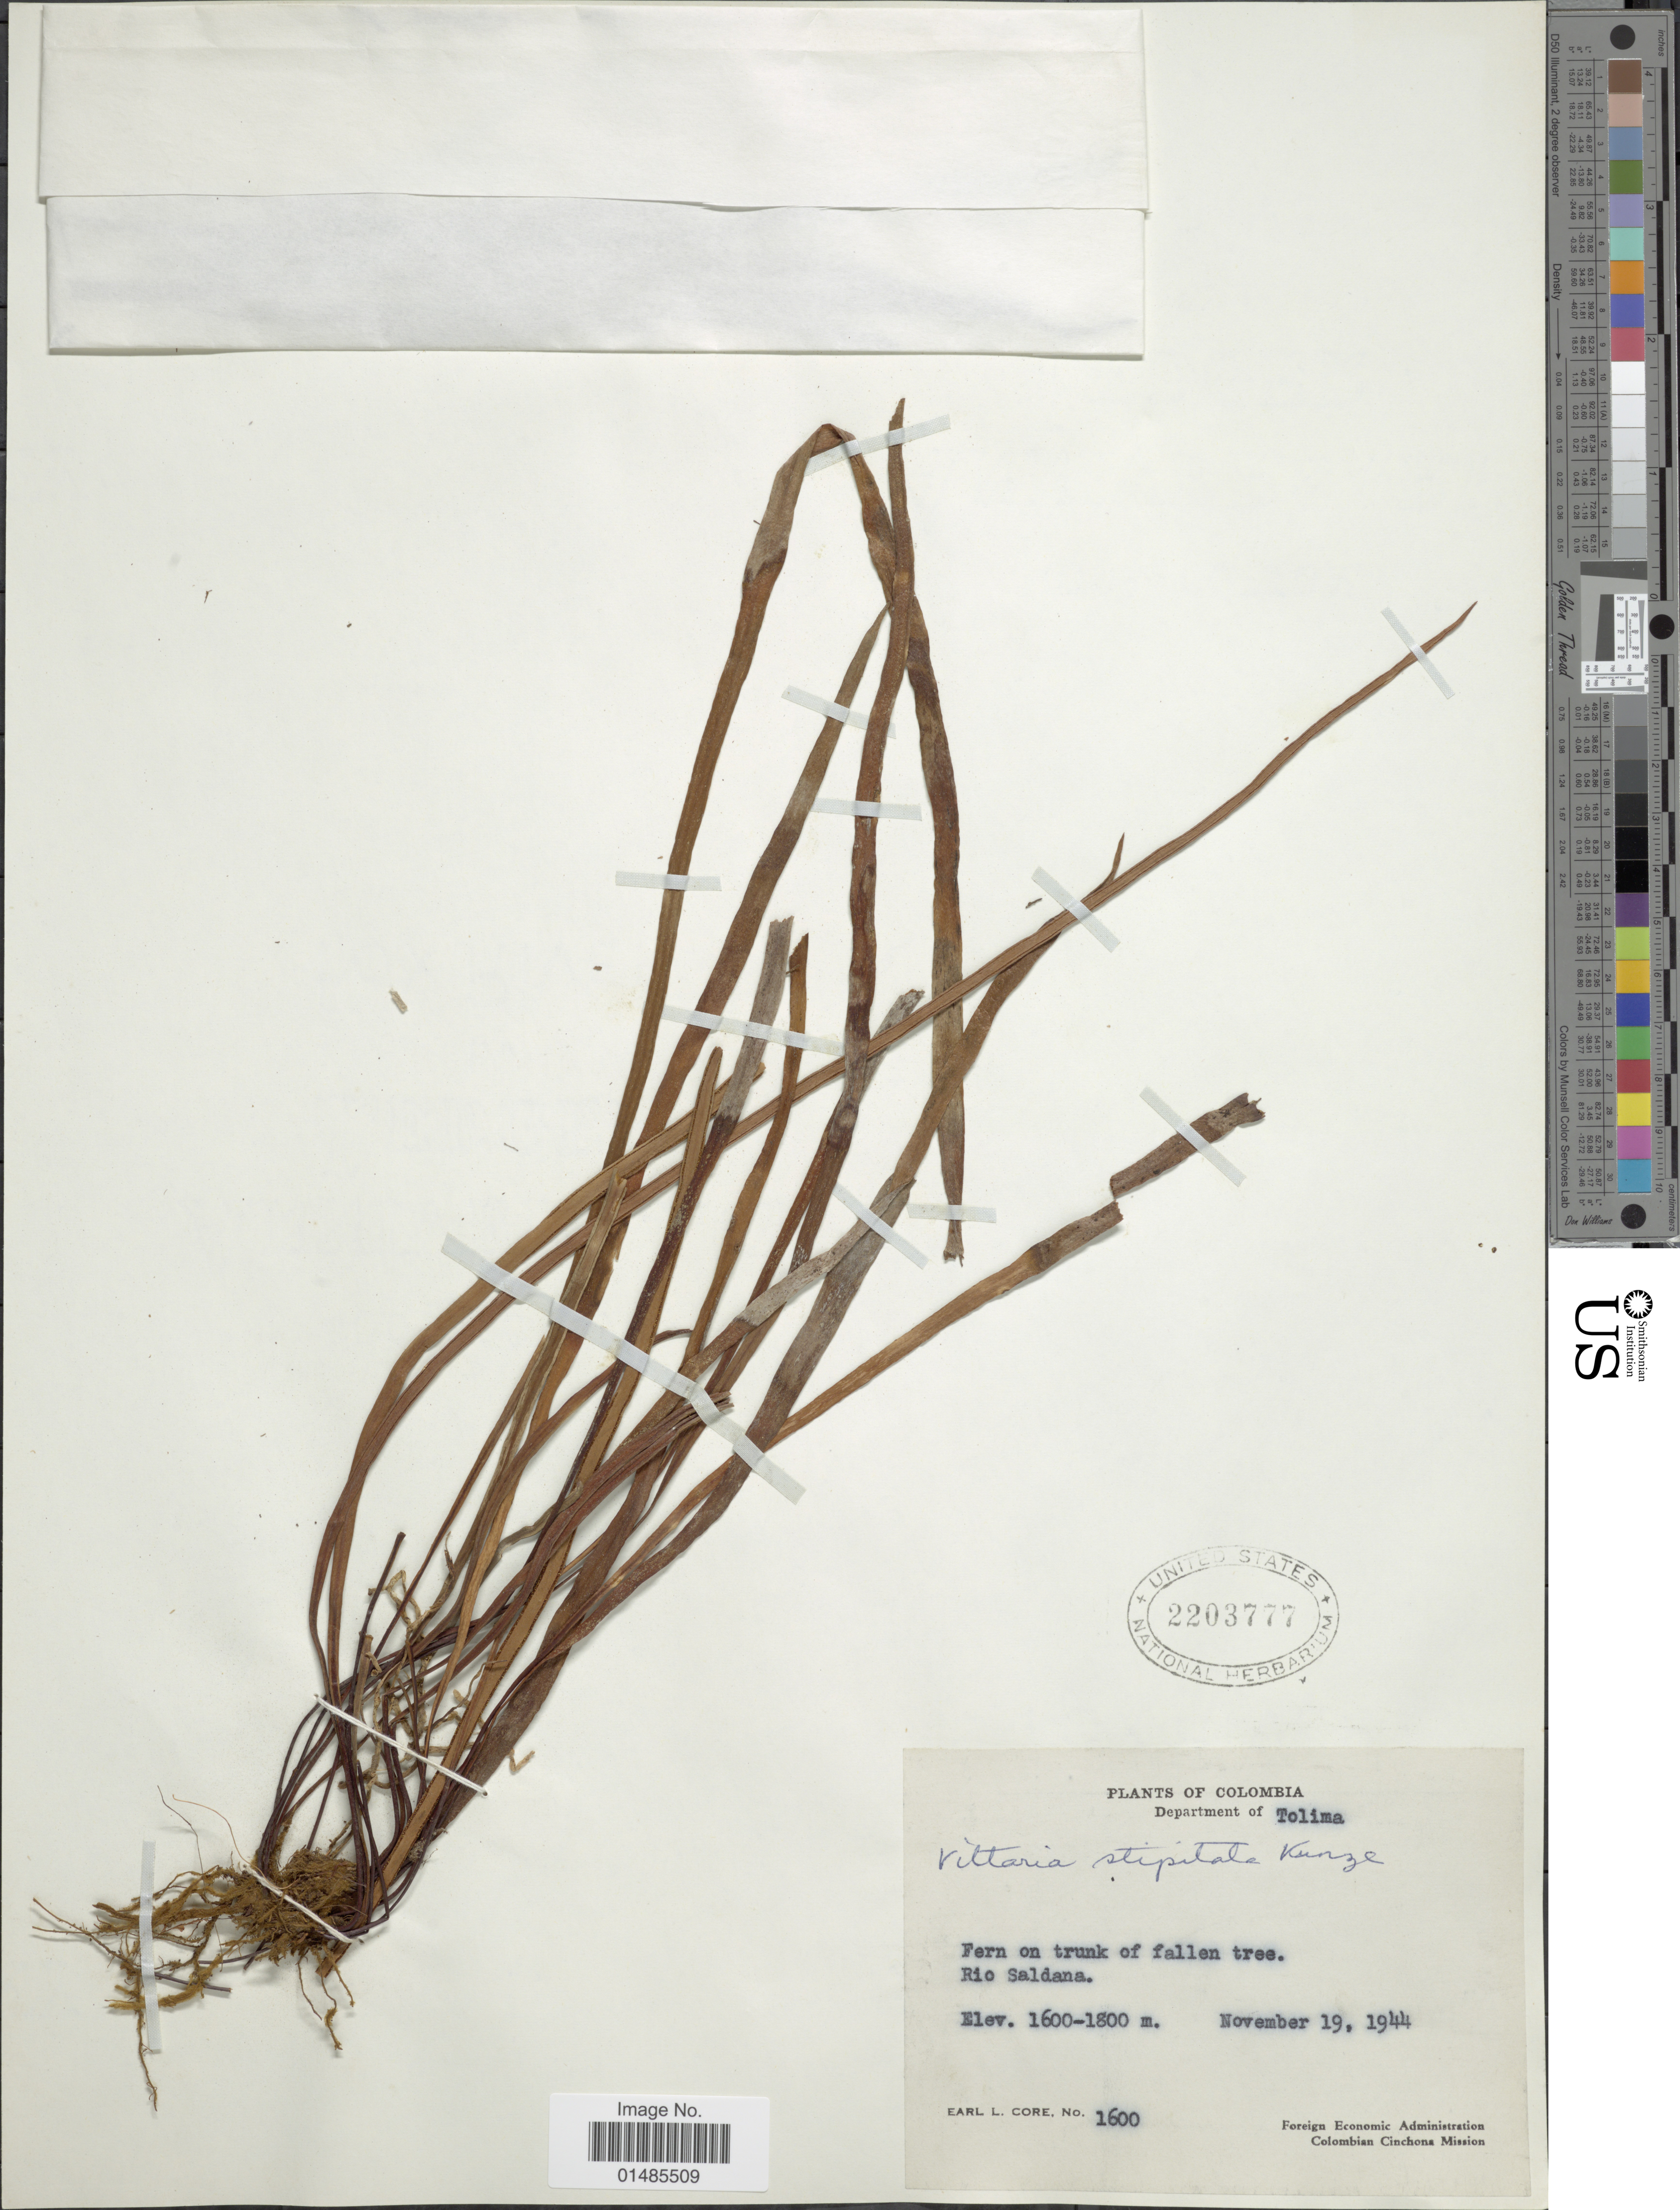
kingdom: Plantae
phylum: Tracheophyta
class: Polypodiopsida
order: Polypodiales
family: Pteridaceae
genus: Radiovittaria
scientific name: Radiovittaria stipitata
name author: (Kunze) E.H. Crane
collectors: E. L. Core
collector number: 1600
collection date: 1944-11-19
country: Colombia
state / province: Tolima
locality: Rio Saldana.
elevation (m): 1600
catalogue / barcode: US 2203777